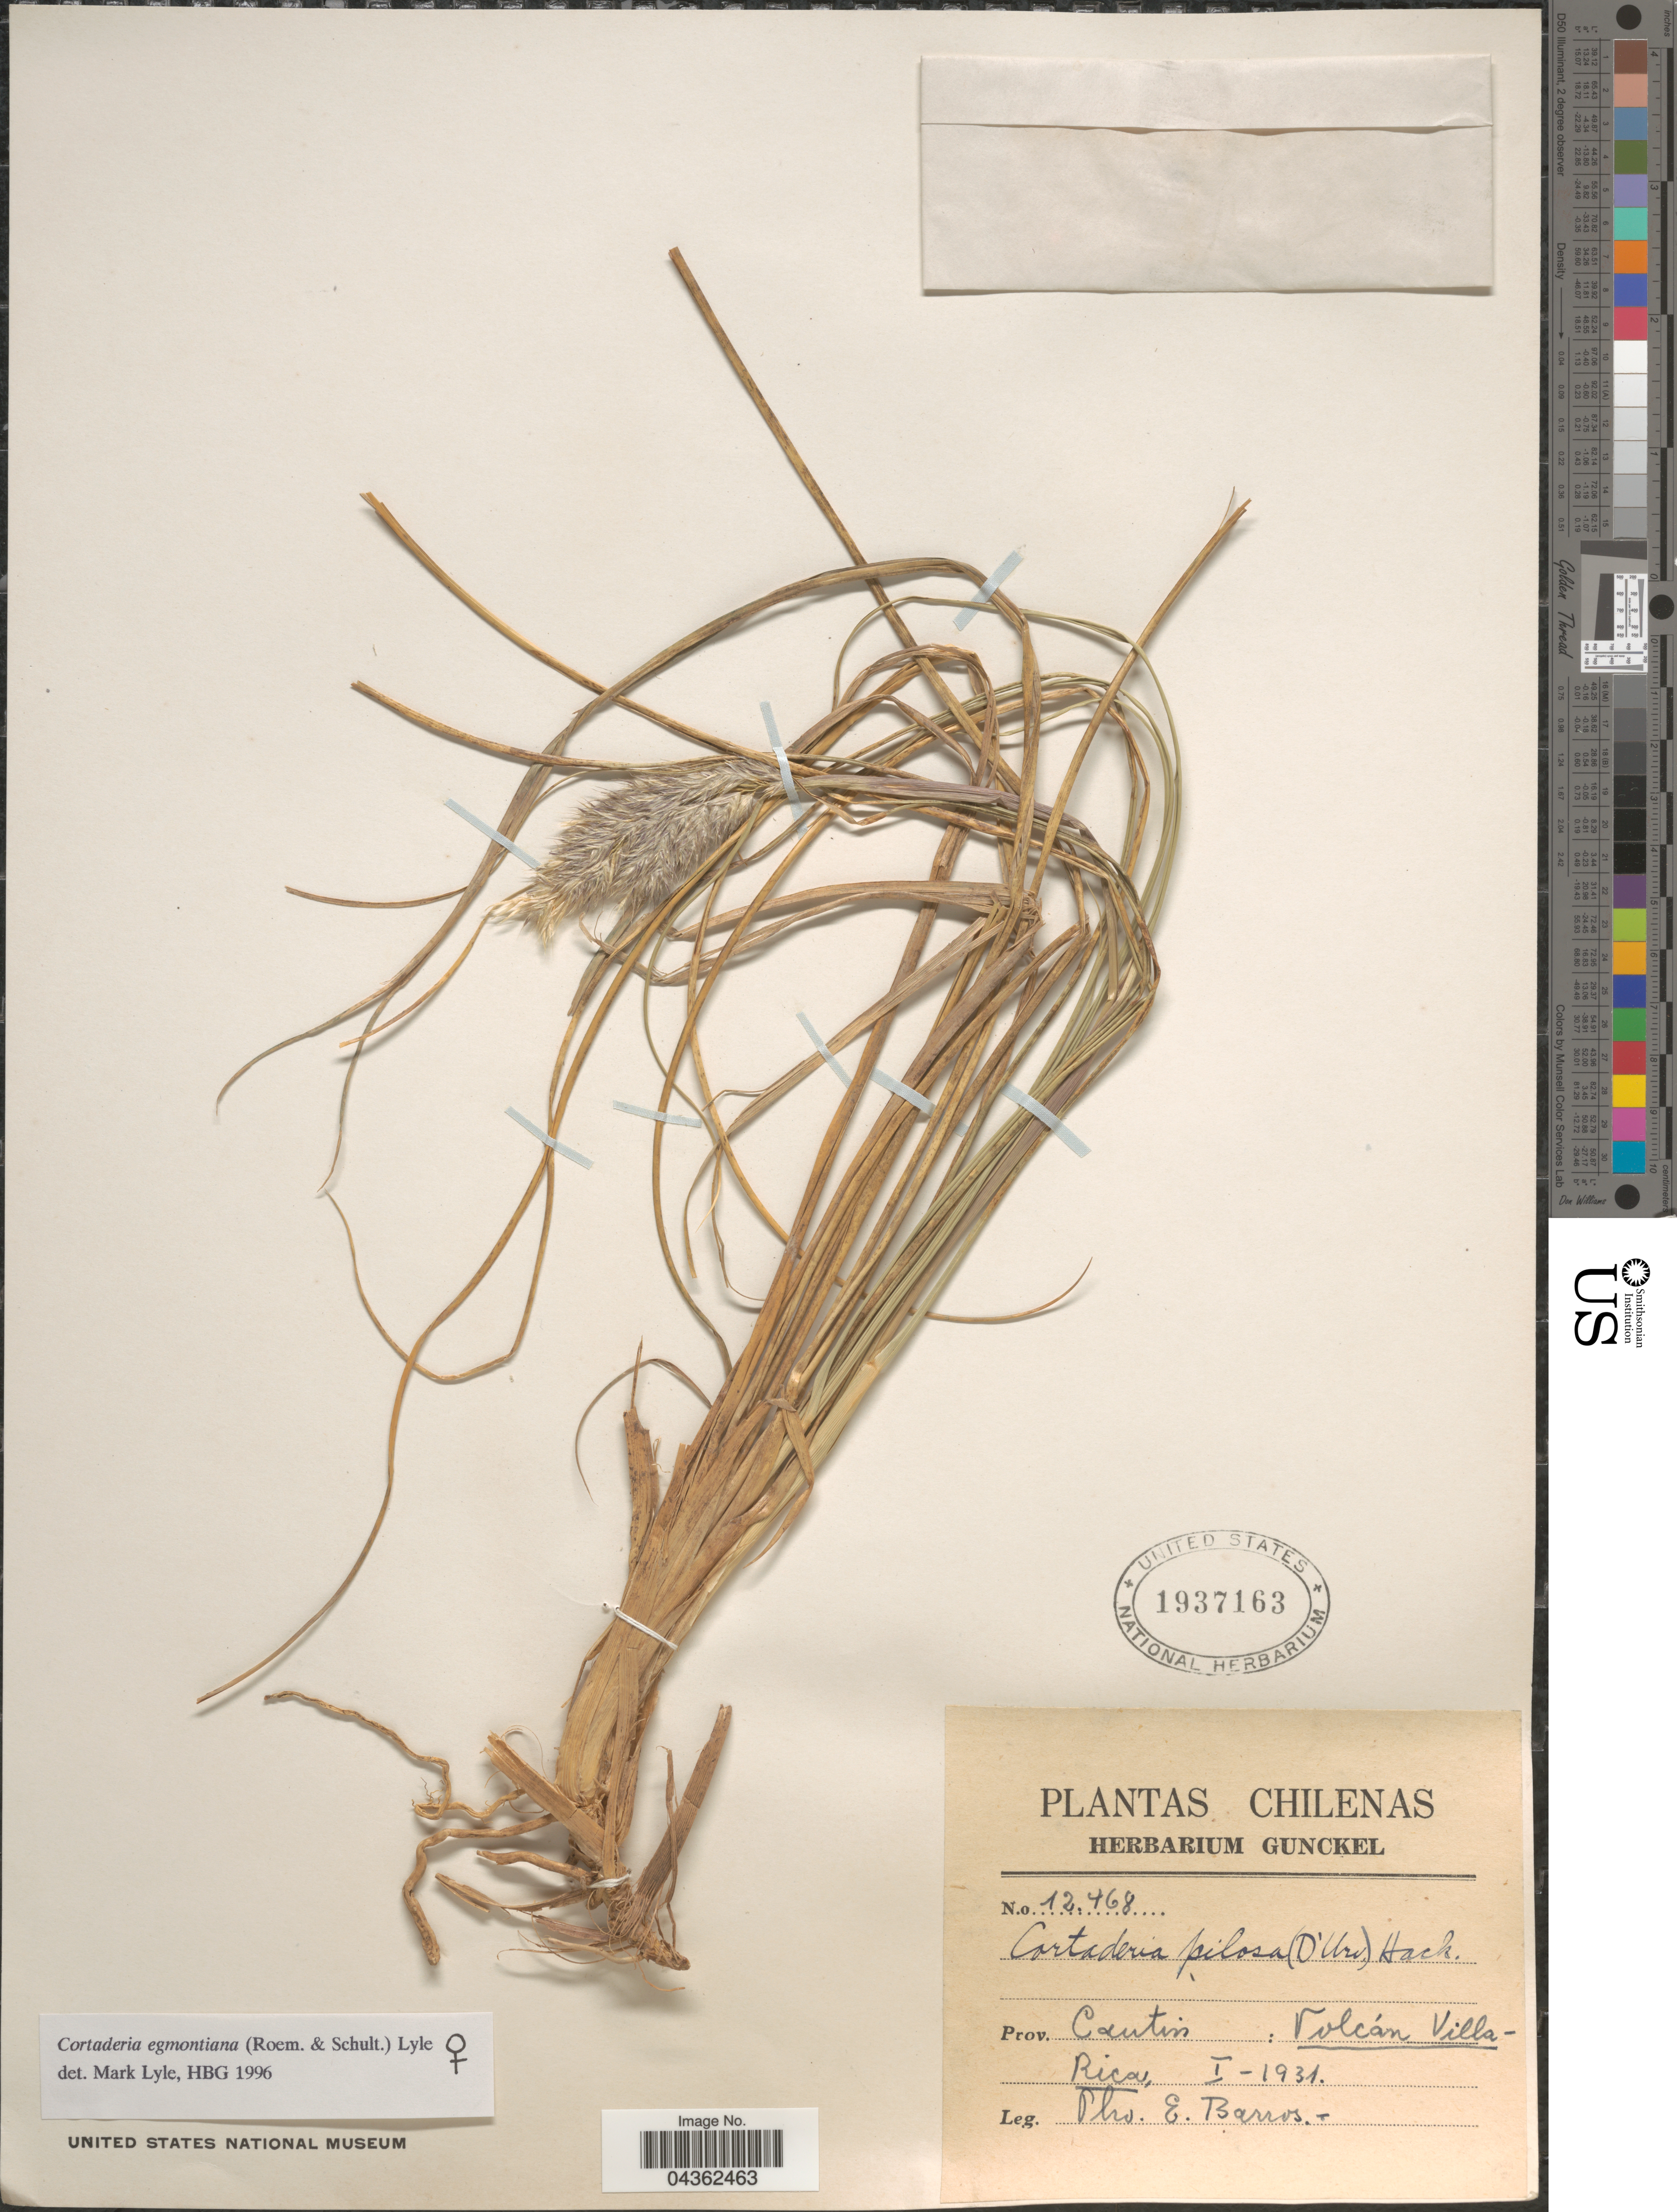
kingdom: Plantae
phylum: Tracheophyta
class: Liliopsida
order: Poales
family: Poaceae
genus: Cortaderia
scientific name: Cortaderia egmontiana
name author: (Roem. & Schult.) Lyle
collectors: P. Barros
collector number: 12468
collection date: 1931-01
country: Chile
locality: Prov. Cautin: Volcán Villa-Rica.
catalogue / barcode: US 1937163